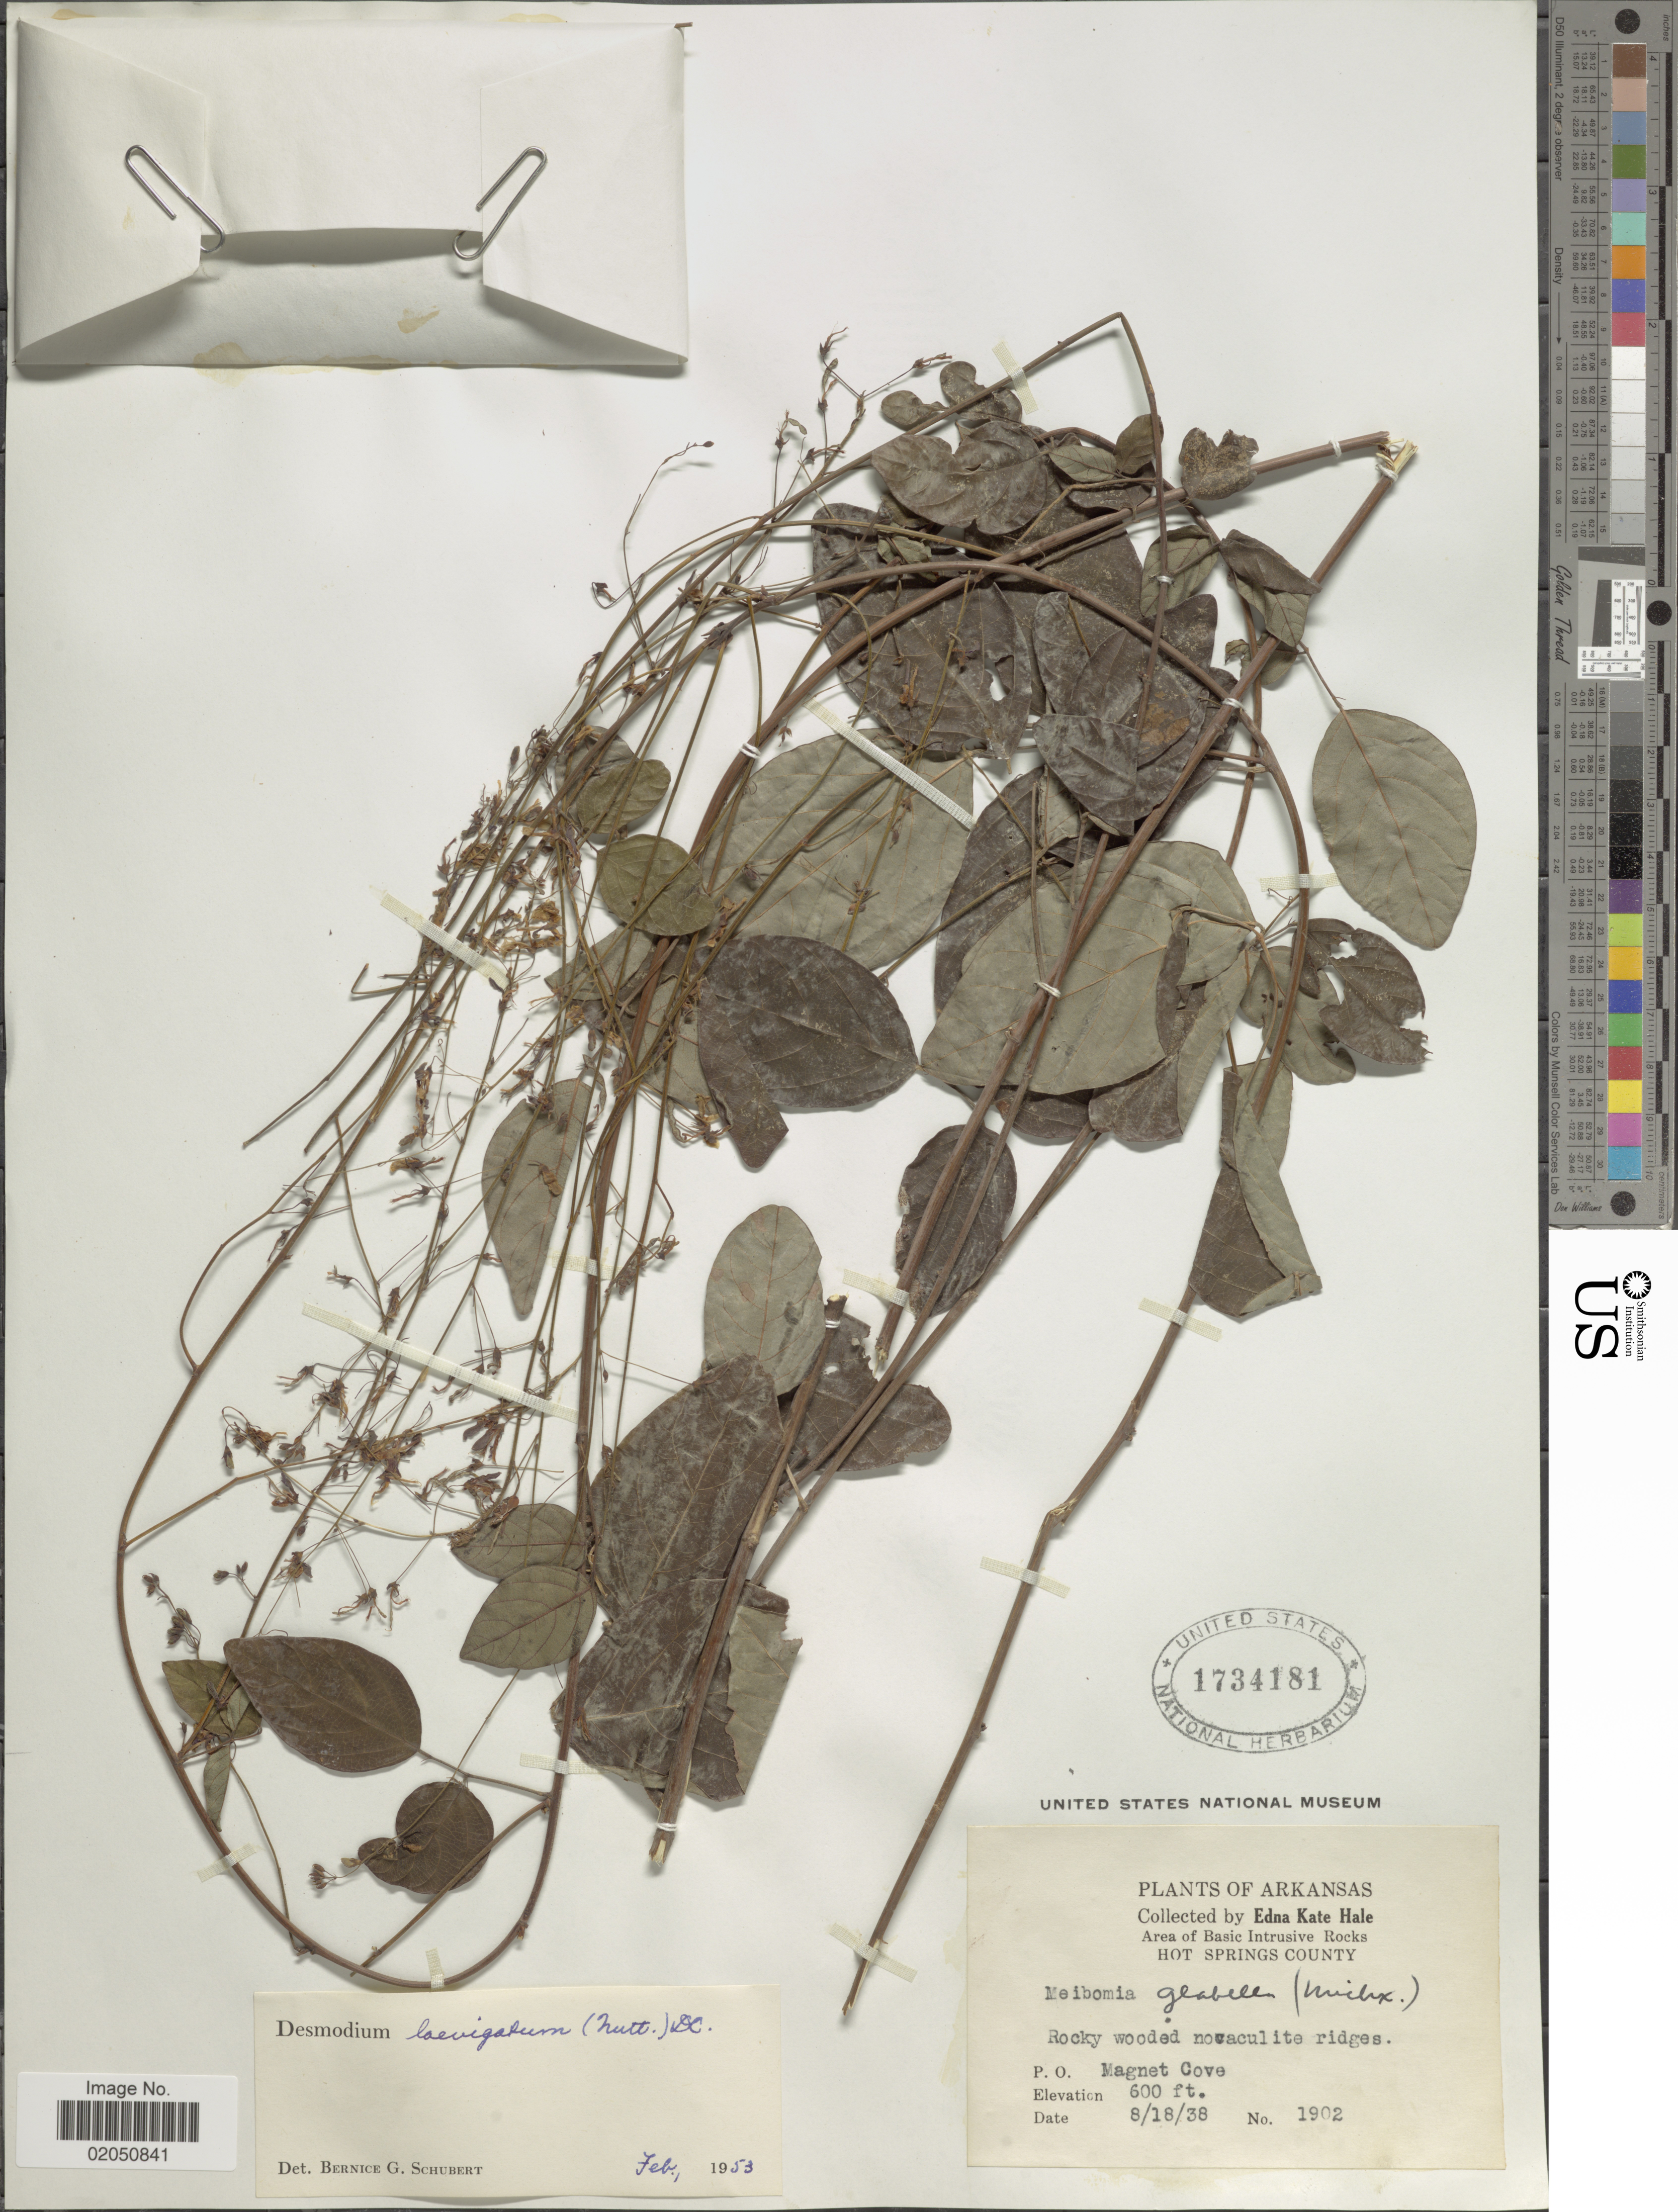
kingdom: Plantae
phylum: Tracheophyta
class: Magnoliopsida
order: Fabales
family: Fabaceae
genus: Desmodium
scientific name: Desmodium laevigatum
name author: (Nutt.) DC.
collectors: E. K. Hale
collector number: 1902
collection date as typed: Transcribed d/m/y: 18/8/38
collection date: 1938-08-18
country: United States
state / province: Arkansas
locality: Area of Basic Intrusive Rocks, Hot Springs County, Rocky wooded novaculite ridges, P.O. Magnet Cove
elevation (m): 183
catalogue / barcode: US 1734181